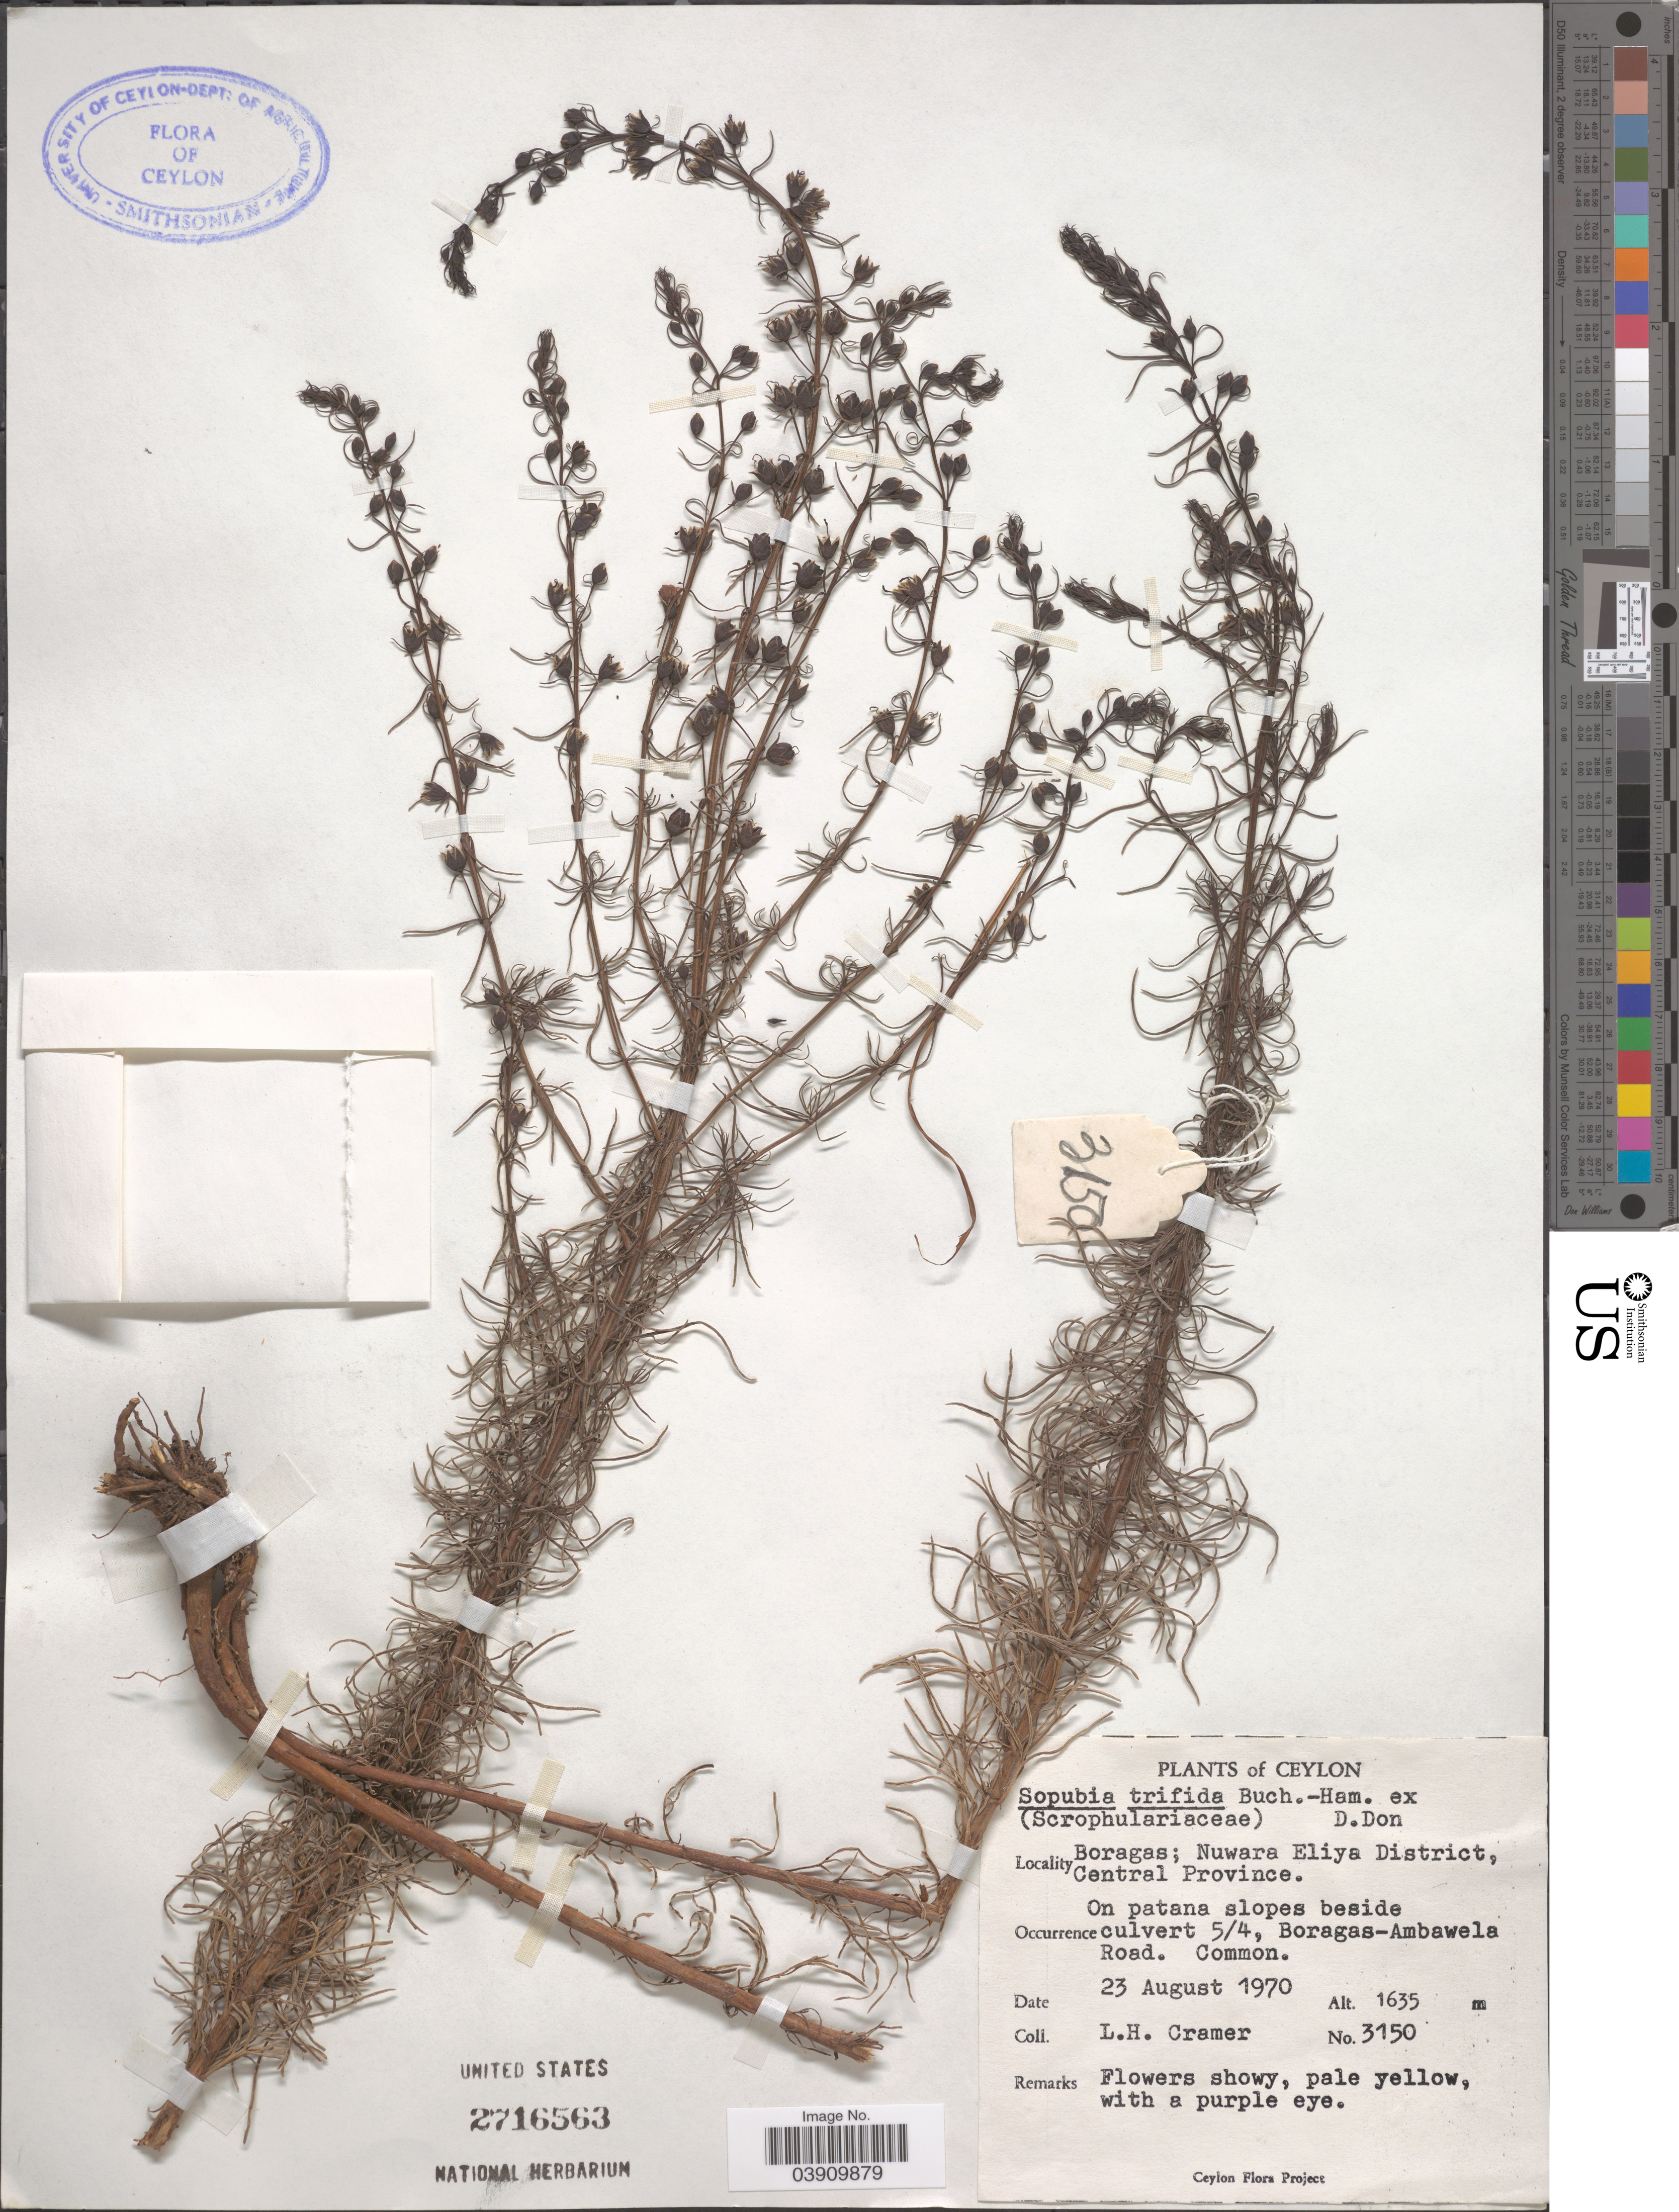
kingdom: Plantae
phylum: Tracheophyta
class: Magnoliopsida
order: Lamiales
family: Orobanchaceae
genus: Sopubia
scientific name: Sopubia trifida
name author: Buch.-Ham. ex D. Don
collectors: L. H. Cramer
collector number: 3150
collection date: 1970-08-23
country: Sri Lanka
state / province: Central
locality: Ceylon. Boragas; Nuwara Eliya District. On patana slopes beside culvert 5/4, Boragas-Ambawela Road.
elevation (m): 1635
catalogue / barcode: US 2716563